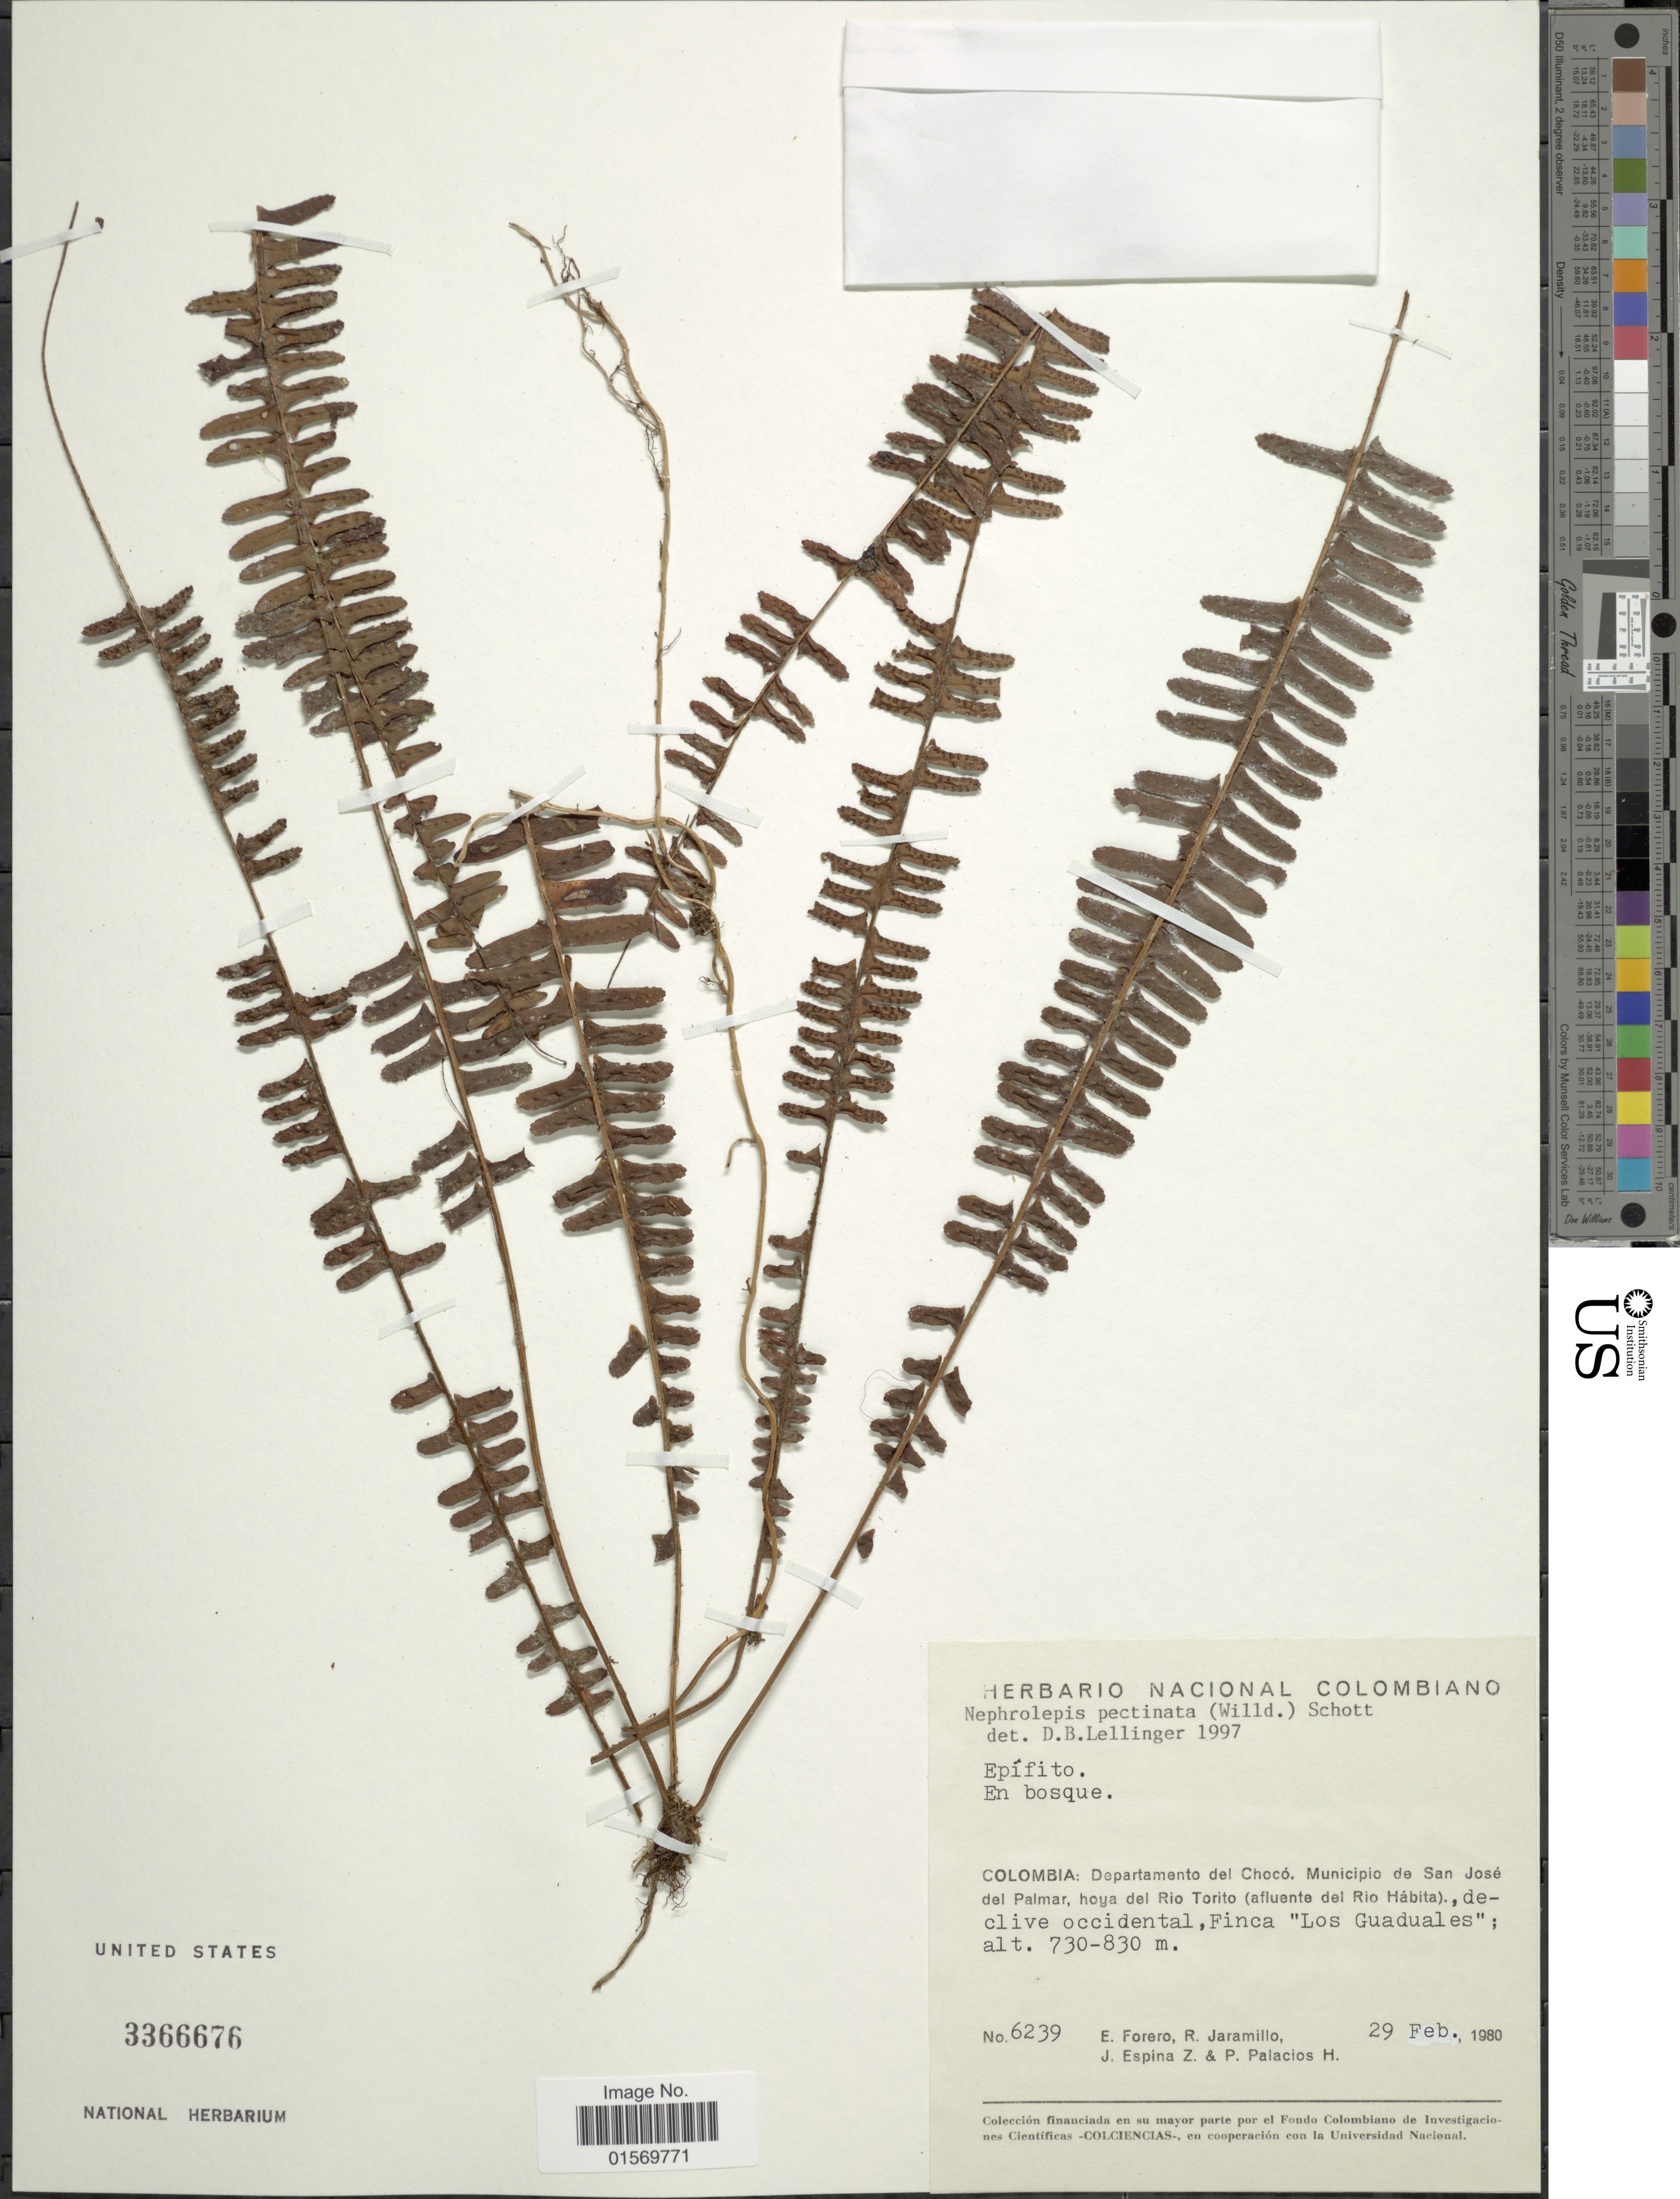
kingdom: Plantae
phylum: Tracheophyta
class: Polypodiopsida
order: Polypodiales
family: Nephrolepidaceae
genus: Nephrolepis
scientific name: Nephrolepis pectinata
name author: (Willd.) Schott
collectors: E. Forero, R. Jaramillo M., J. Espina Z. & P. Palacios H.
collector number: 6239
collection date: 1980-02-29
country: Colombia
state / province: Chocó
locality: Municipio de San José del Palmar, hoya del Rio Torito (afluente del Rio Habita), declive occidental, Finca "Los Guadales".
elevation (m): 730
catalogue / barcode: US 3366676